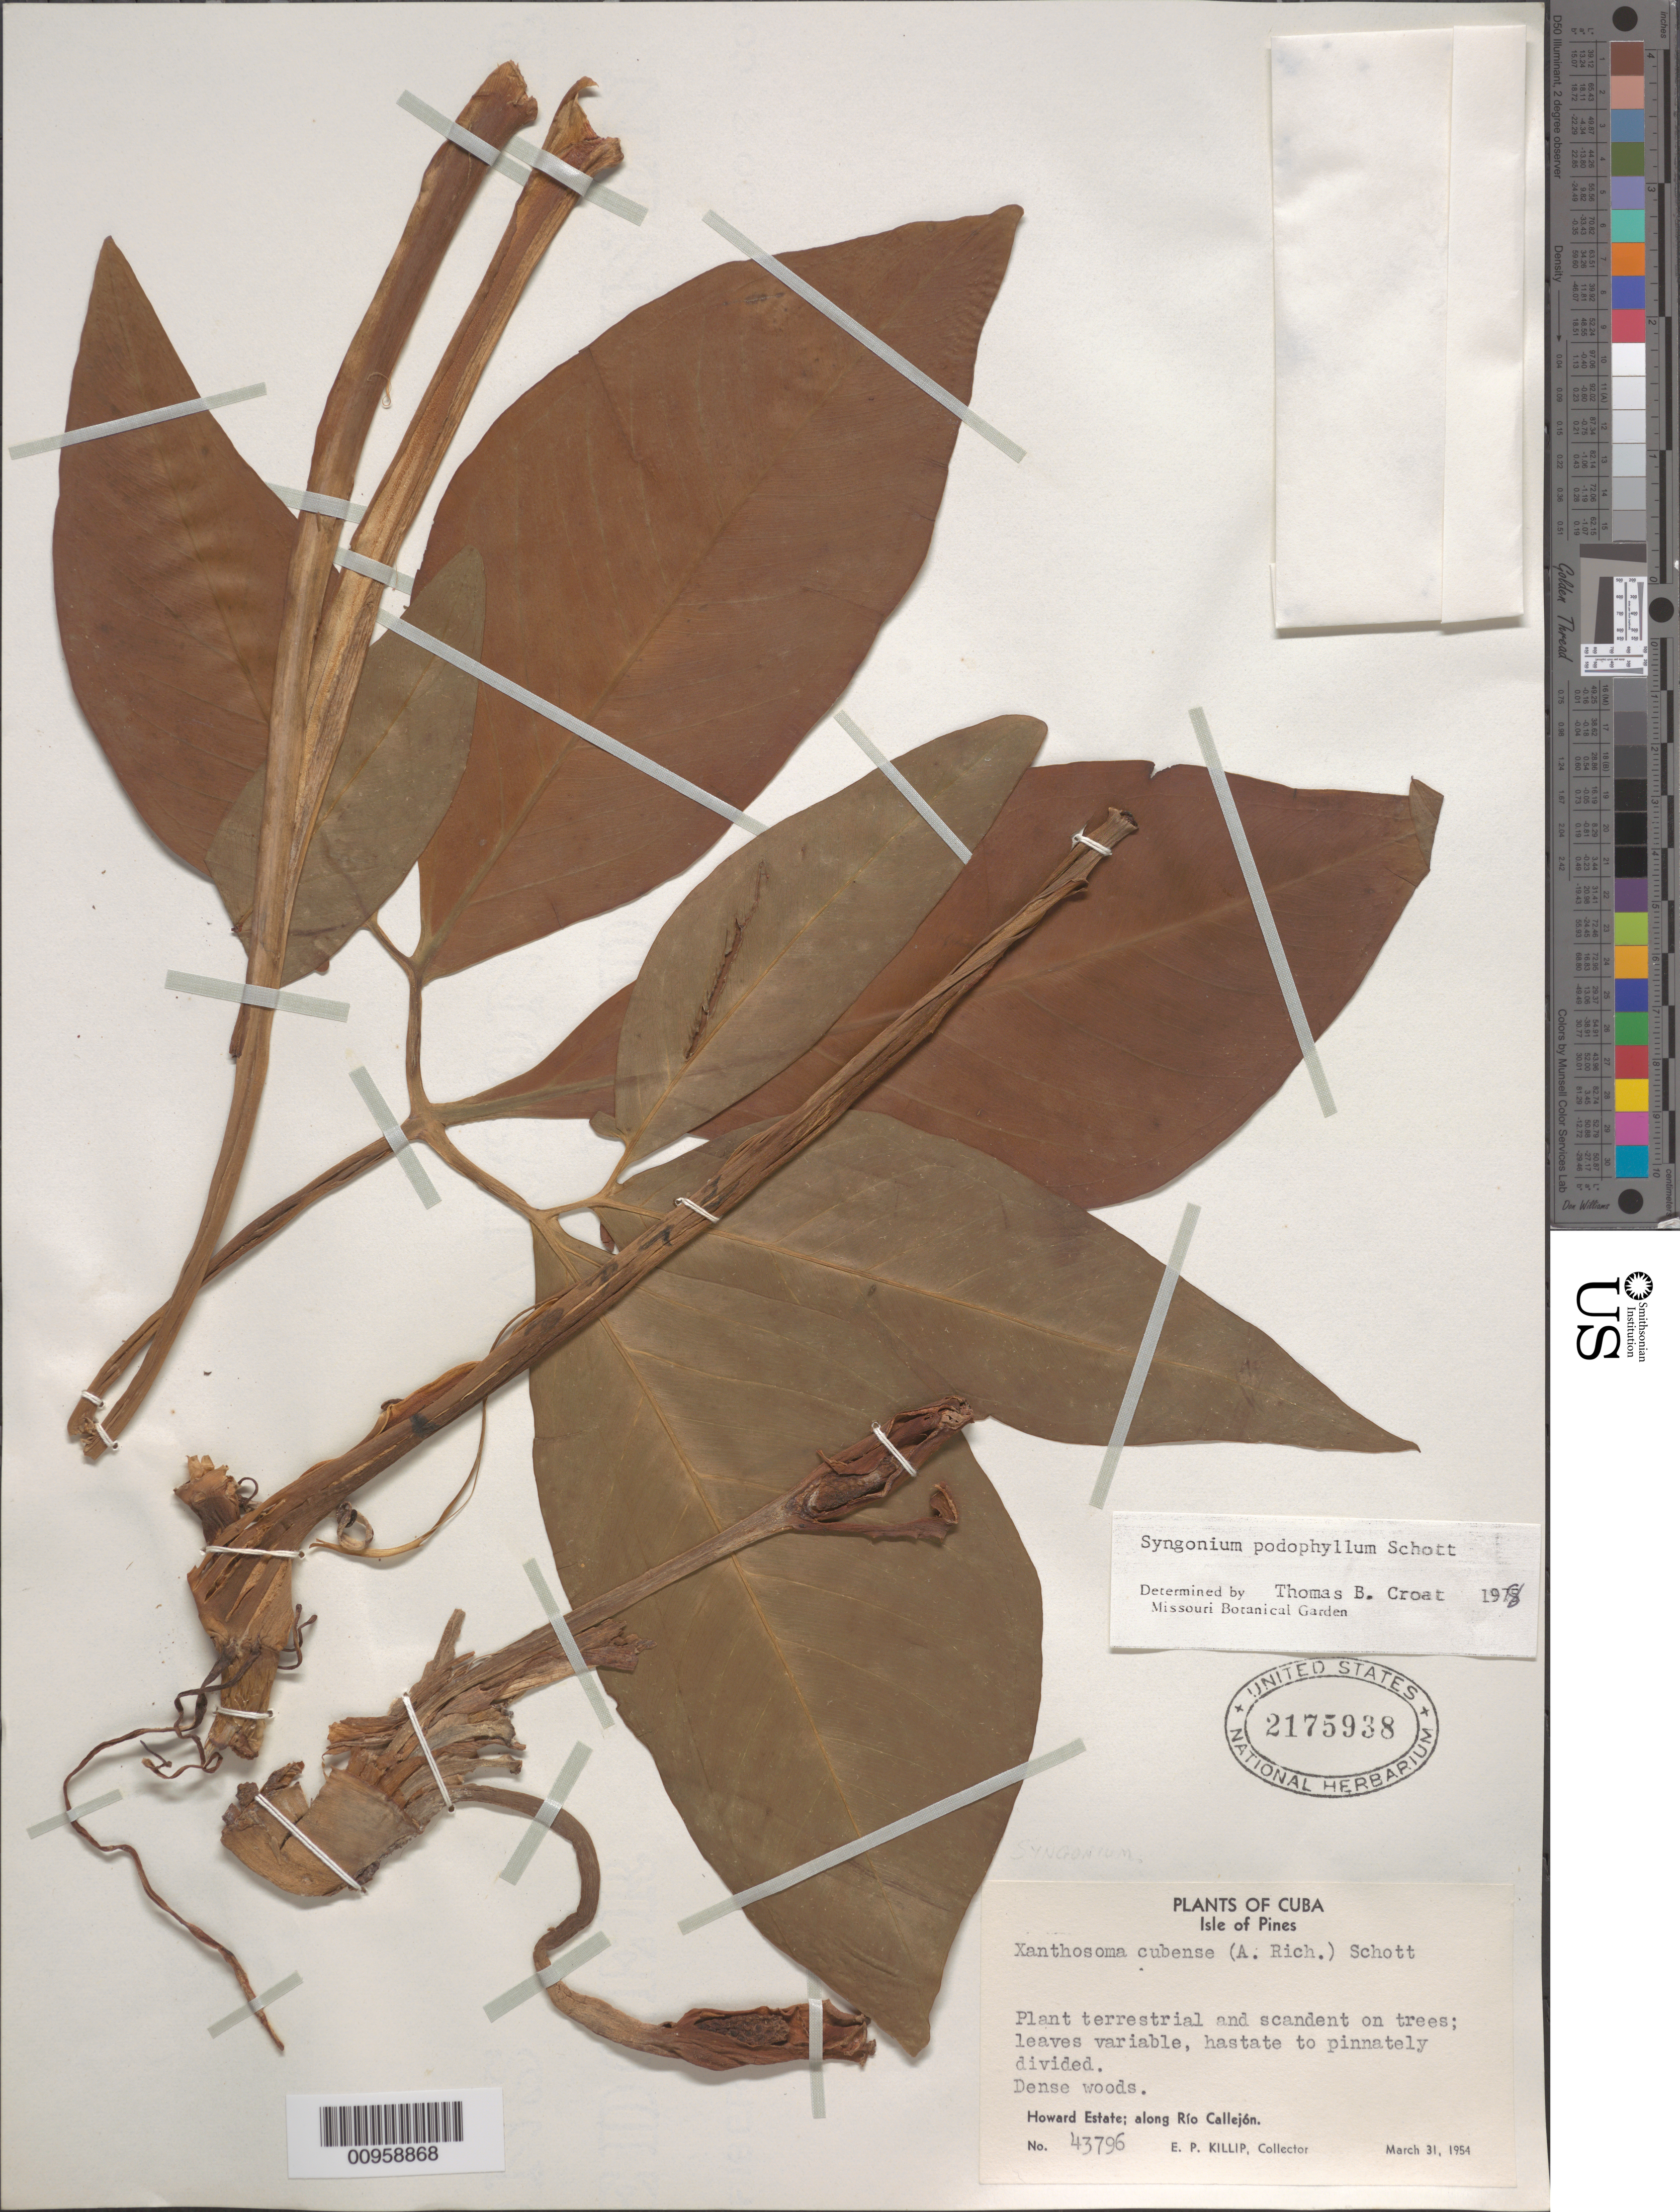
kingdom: Plantae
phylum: Tracheophyta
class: Liliopsida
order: Alismatales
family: Araceae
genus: Syngonium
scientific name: Syngonium podophyllum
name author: Schott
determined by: Croat, Thomas B., Missouri Botanical Garden (MO)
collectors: E. P. Killip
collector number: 43796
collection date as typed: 31 Mar 1954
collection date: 1954-03-31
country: Cuba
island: Isla de la Juventud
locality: Howard Estate, along Río Callejón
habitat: On trees in dense woods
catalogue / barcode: US 2175938